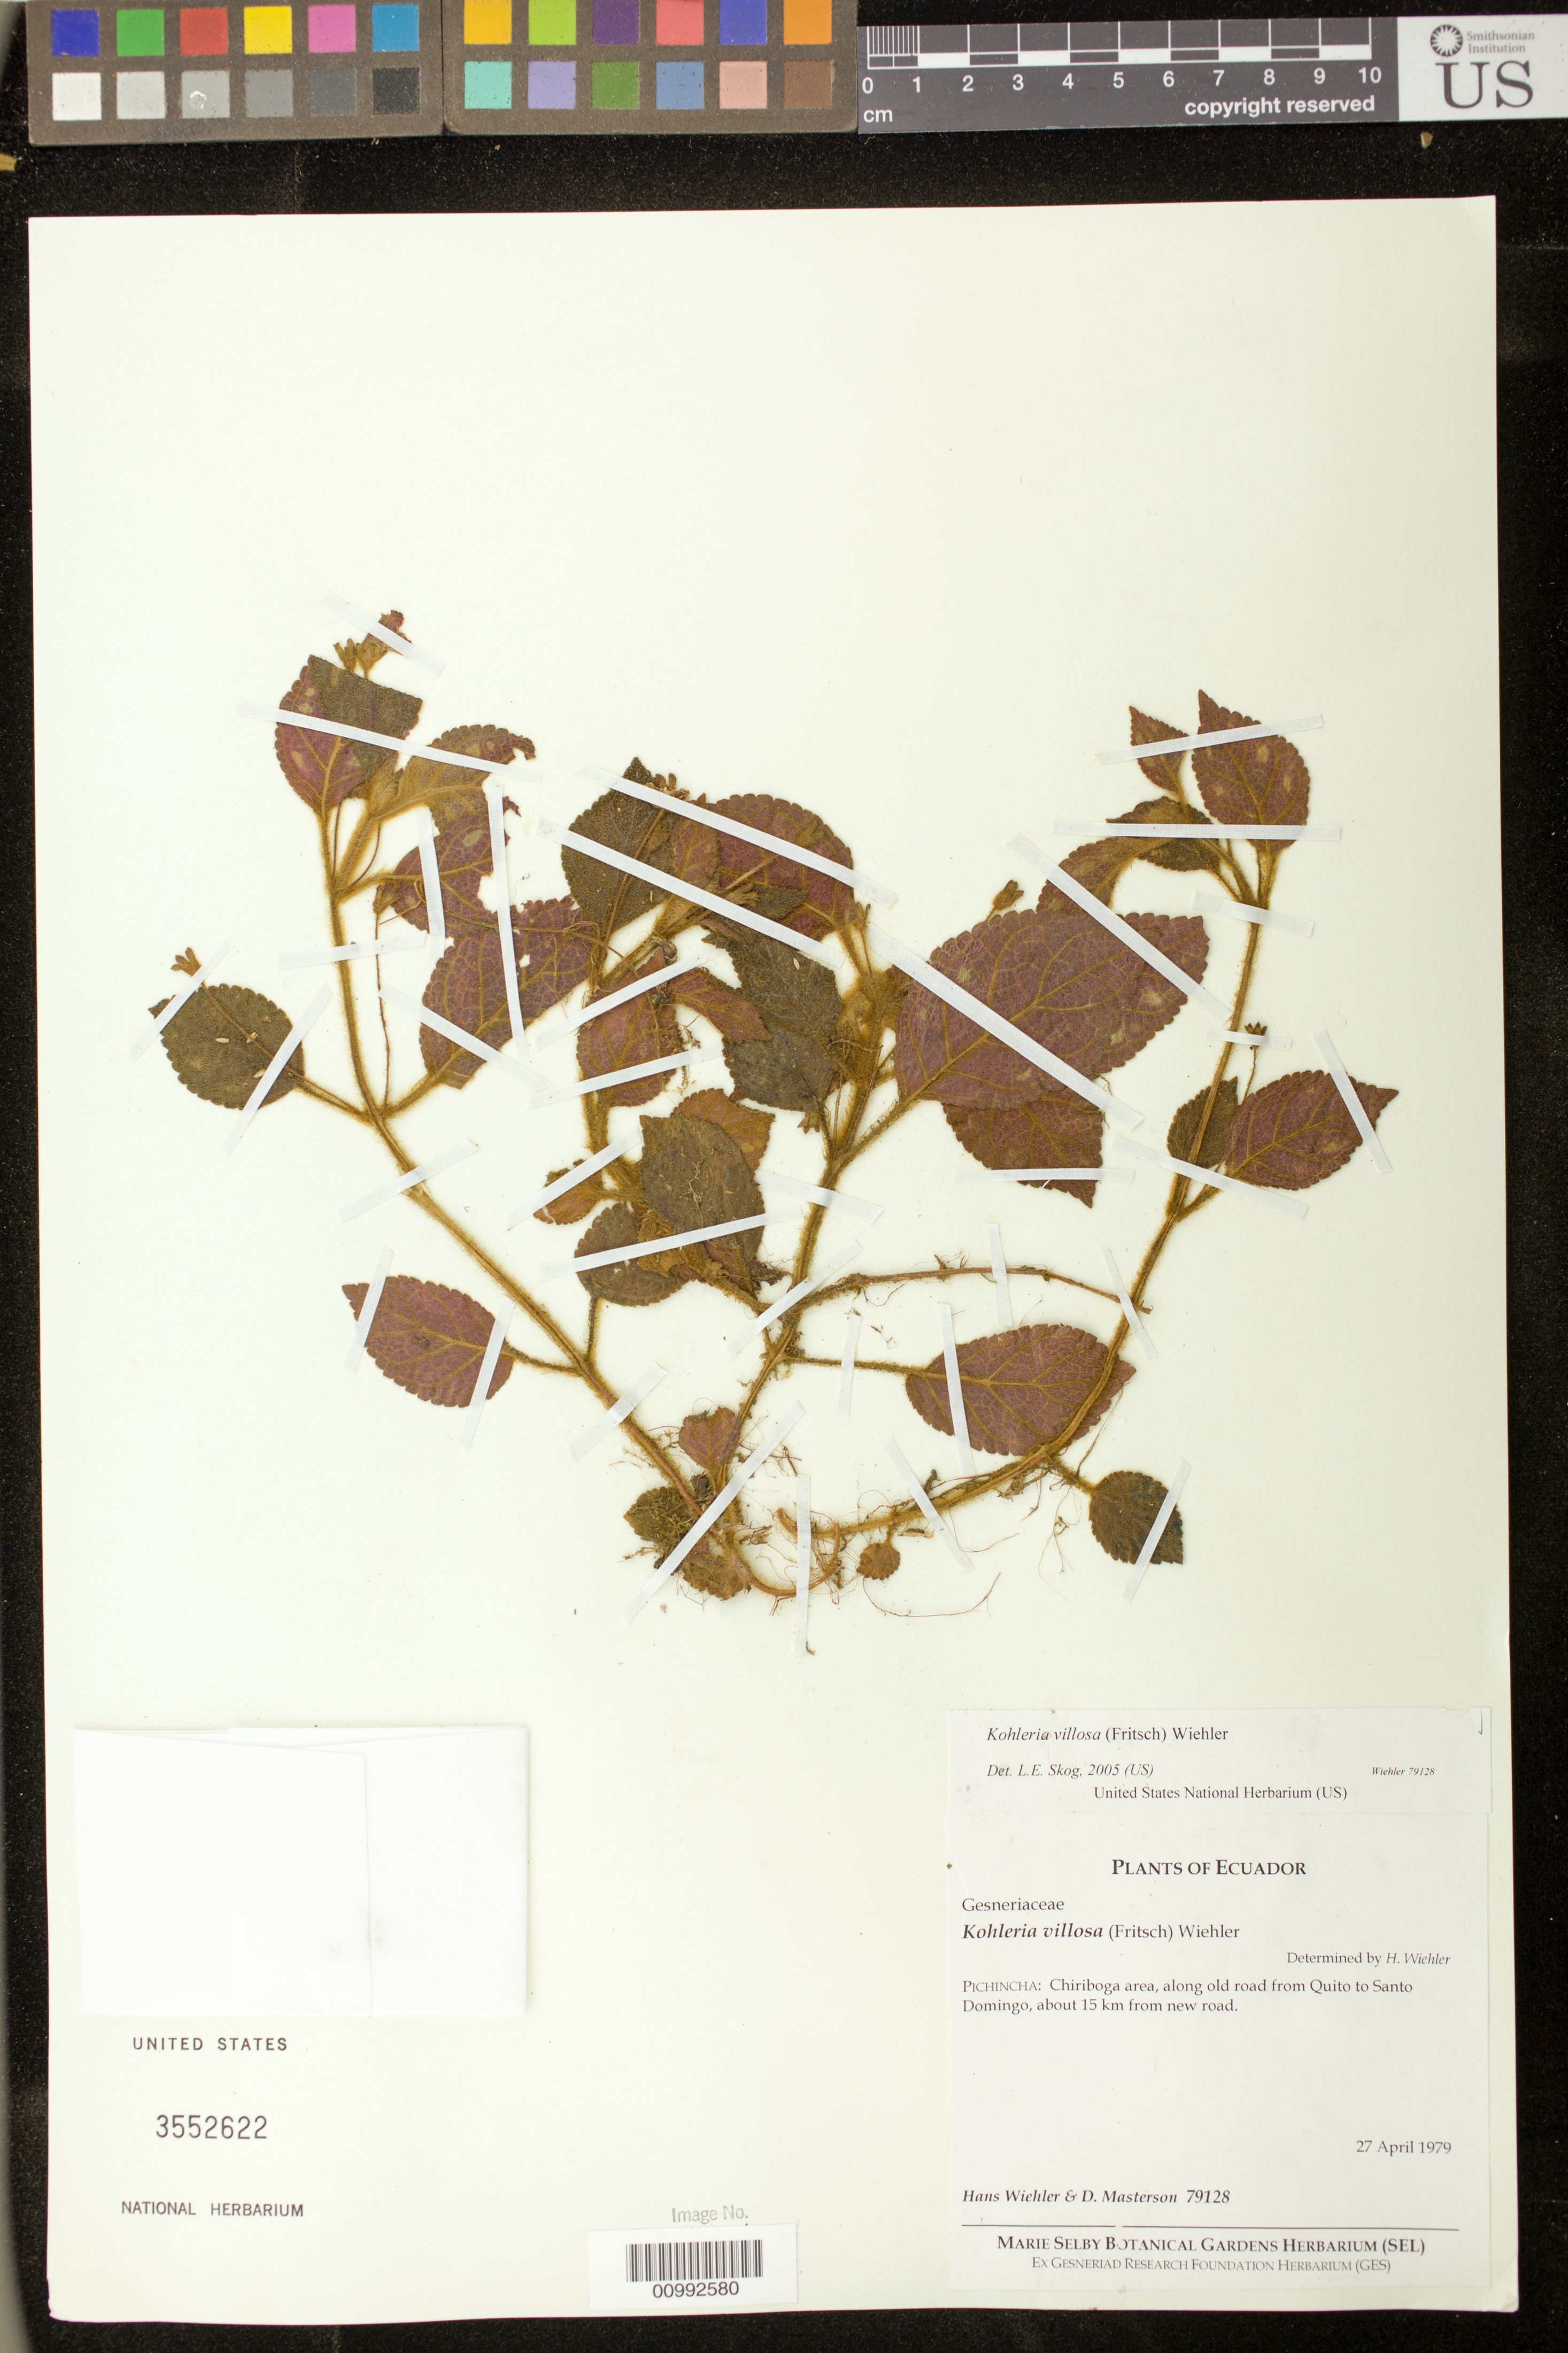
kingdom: Plantae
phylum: Tracheophyta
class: Magnoliopsida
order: Lamiales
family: Gesneriaceae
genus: Kohleria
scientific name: Kohleria villosa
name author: (Fritsch) Wiehler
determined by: Skog, Laurence E.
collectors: H. J. Wiehler & D. Masterson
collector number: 79128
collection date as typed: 27 Apr 1979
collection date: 1979-04-27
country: Ecuador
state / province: Pichincha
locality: Pichincha: Chiriboga area, along old road from Quito to Santo Domingo, about 15 km from new road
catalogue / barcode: US 3552622